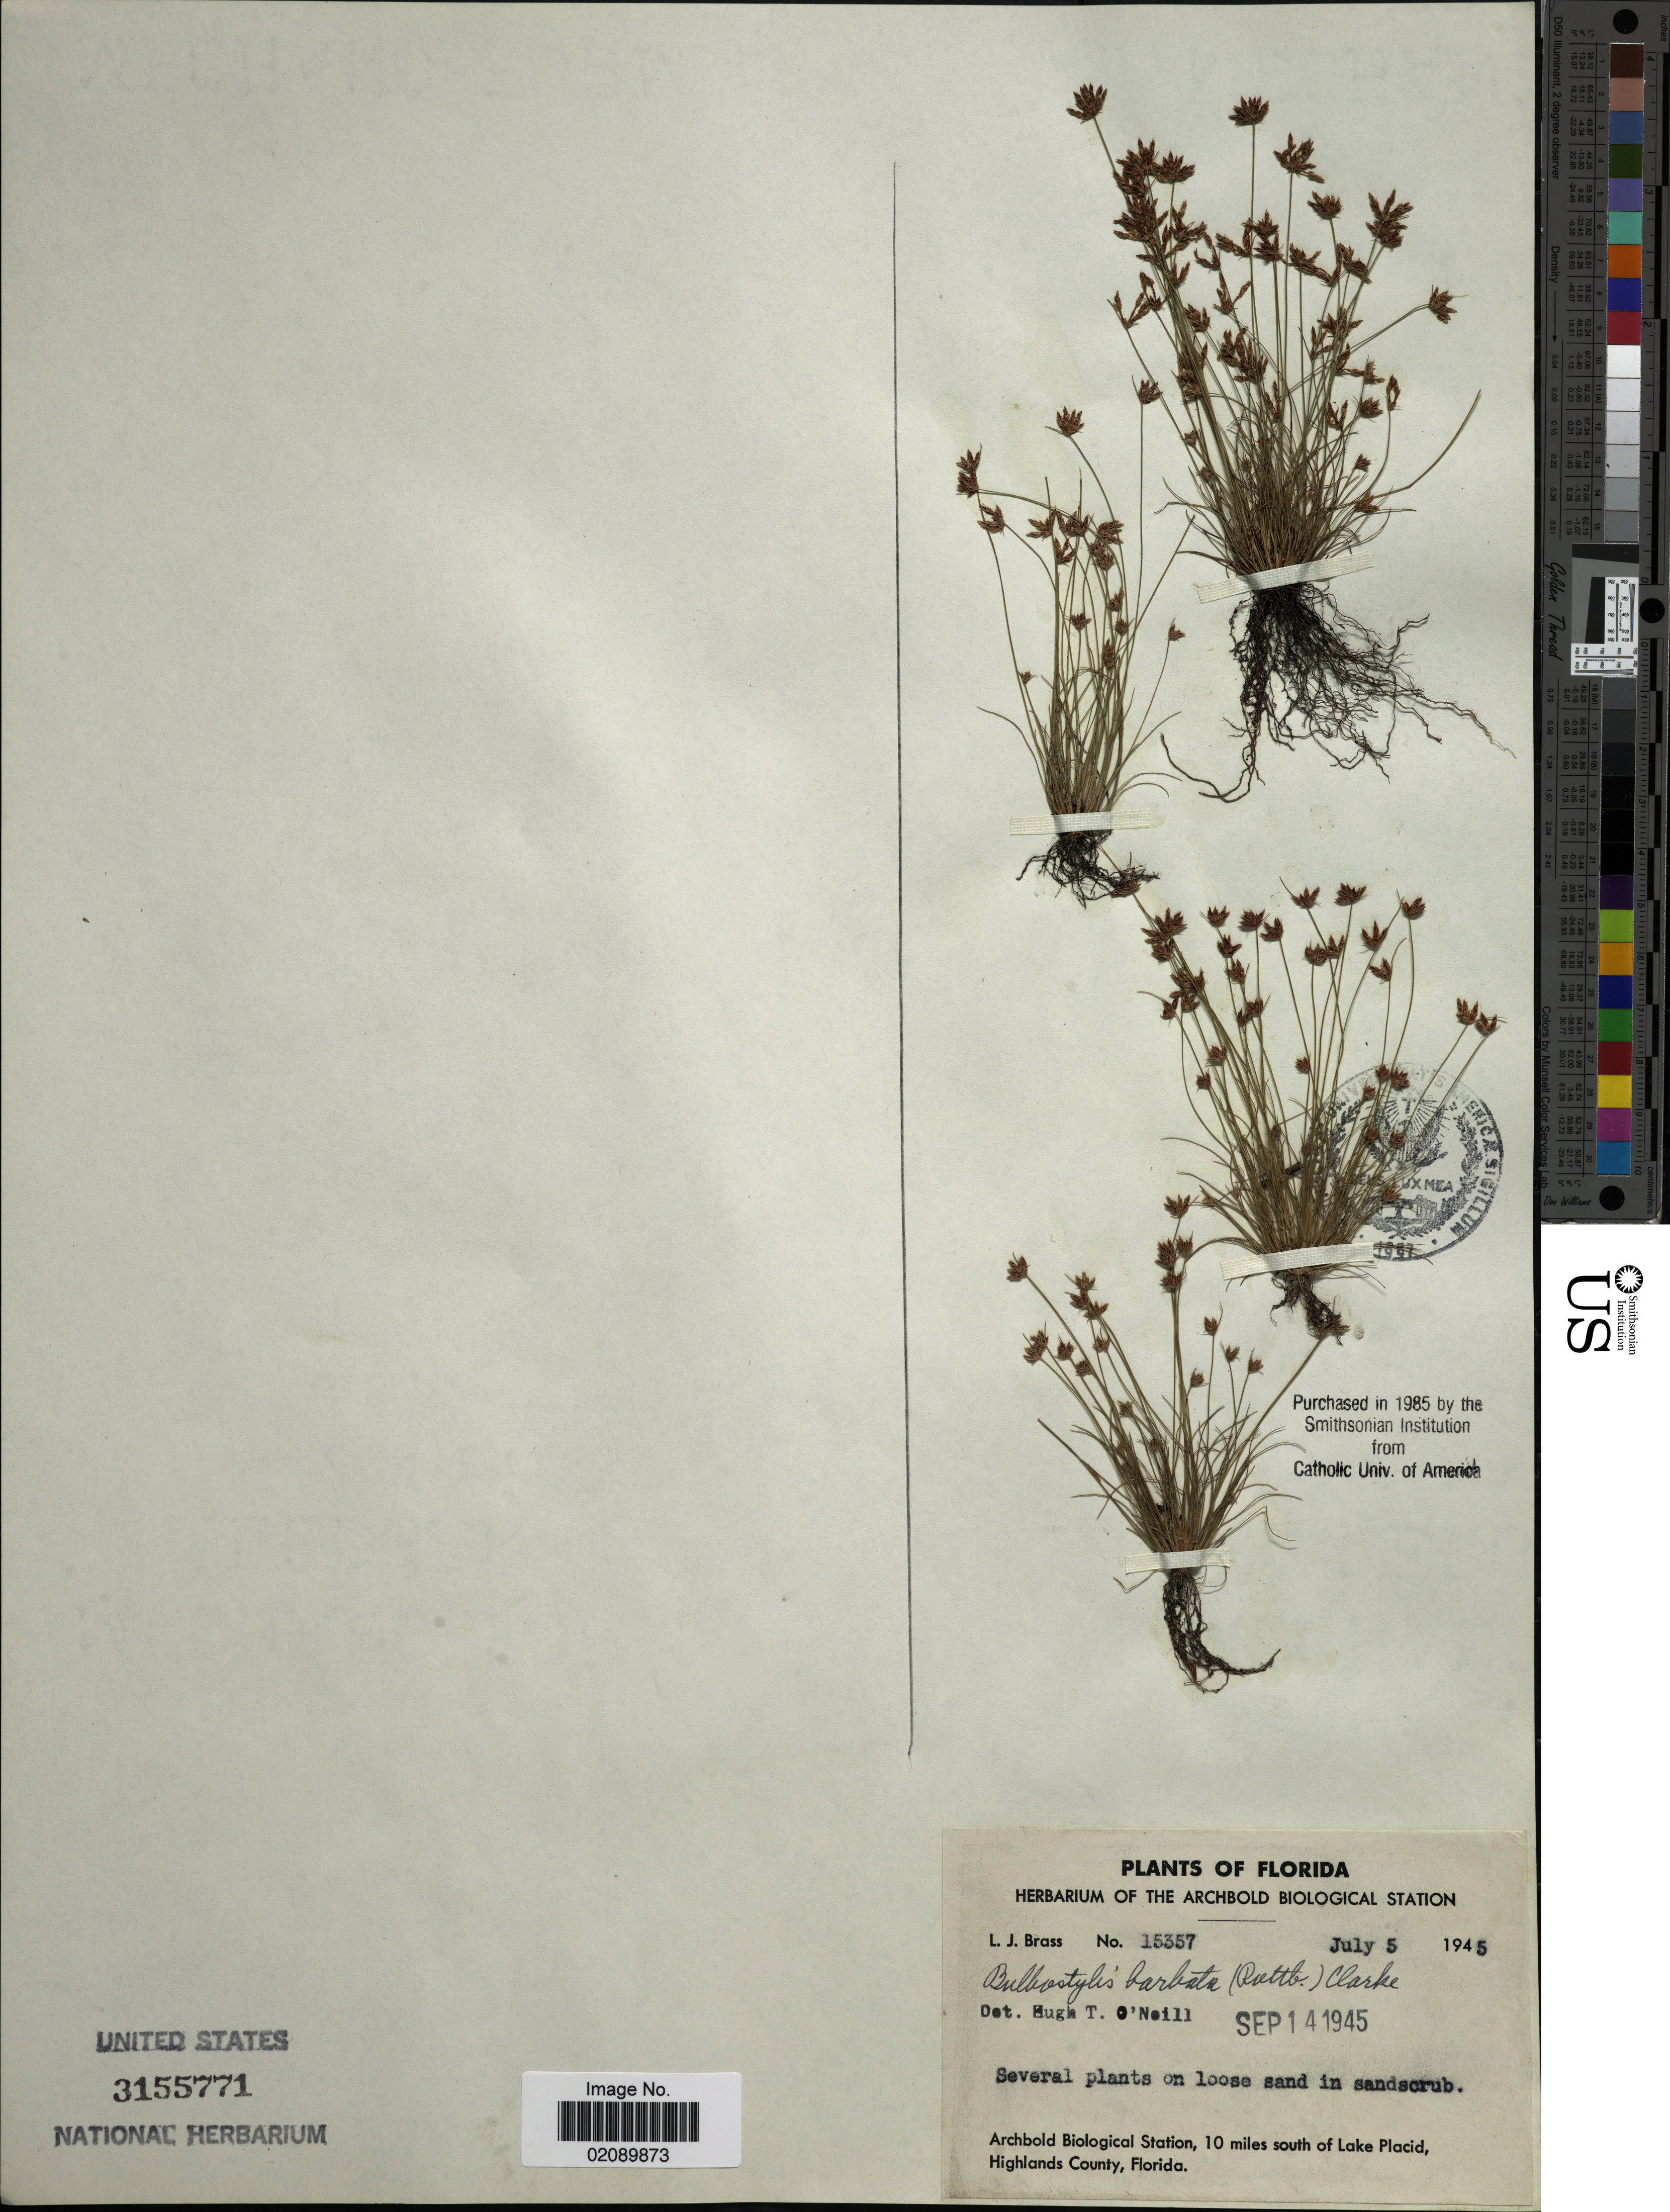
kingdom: Plantae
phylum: Tracheophyta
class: Liliopsida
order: Poales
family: Cyperaceae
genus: Bulbostylis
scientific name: Bulbostylis barbata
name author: (Rottb.) C.B. Clarke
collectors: L. J. Brass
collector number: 15357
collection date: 1945-07-05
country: United States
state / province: Florida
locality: Archbold Biological Station, 10 miles south of Lake Placid, Highlands County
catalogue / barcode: US 3155771